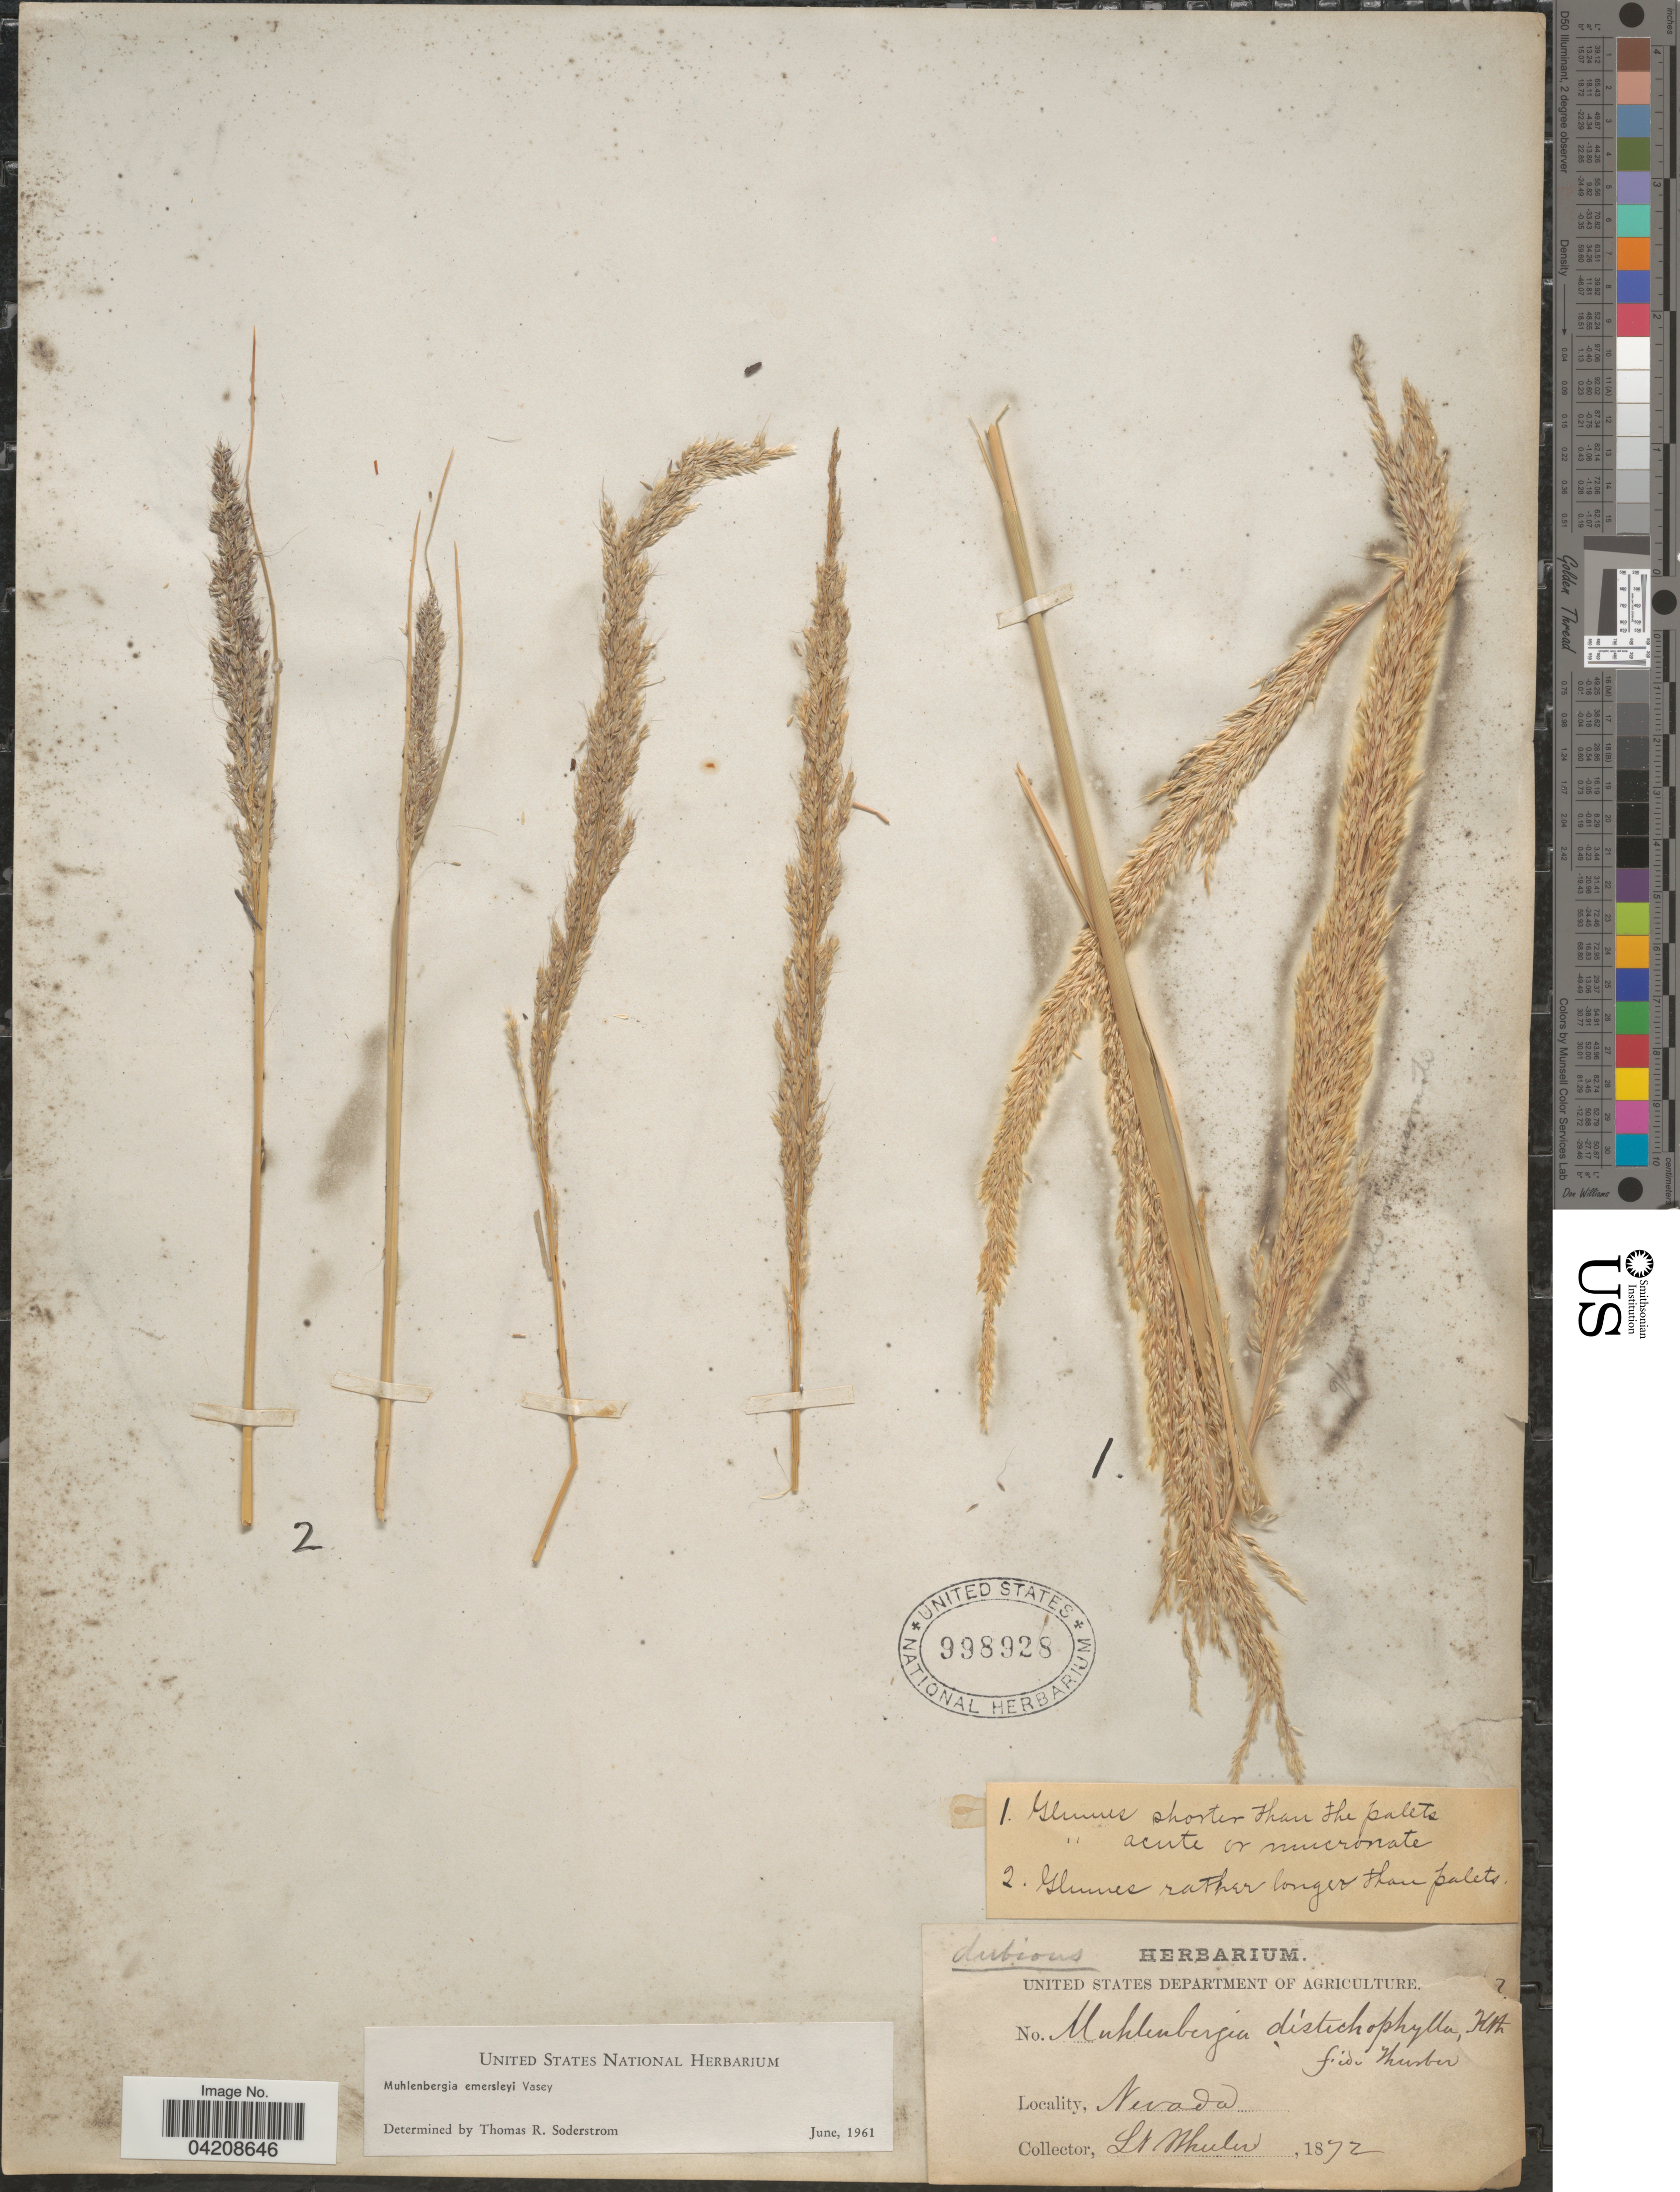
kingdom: Plantae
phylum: Tracheophyta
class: Liliopsida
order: Poales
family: Poaceae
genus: Muhlenbergia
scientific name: Muhlenbergia emersleyi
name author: Vasey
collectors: Wheeler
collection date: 1872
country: United States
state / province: Nevada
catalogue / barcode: US 998928